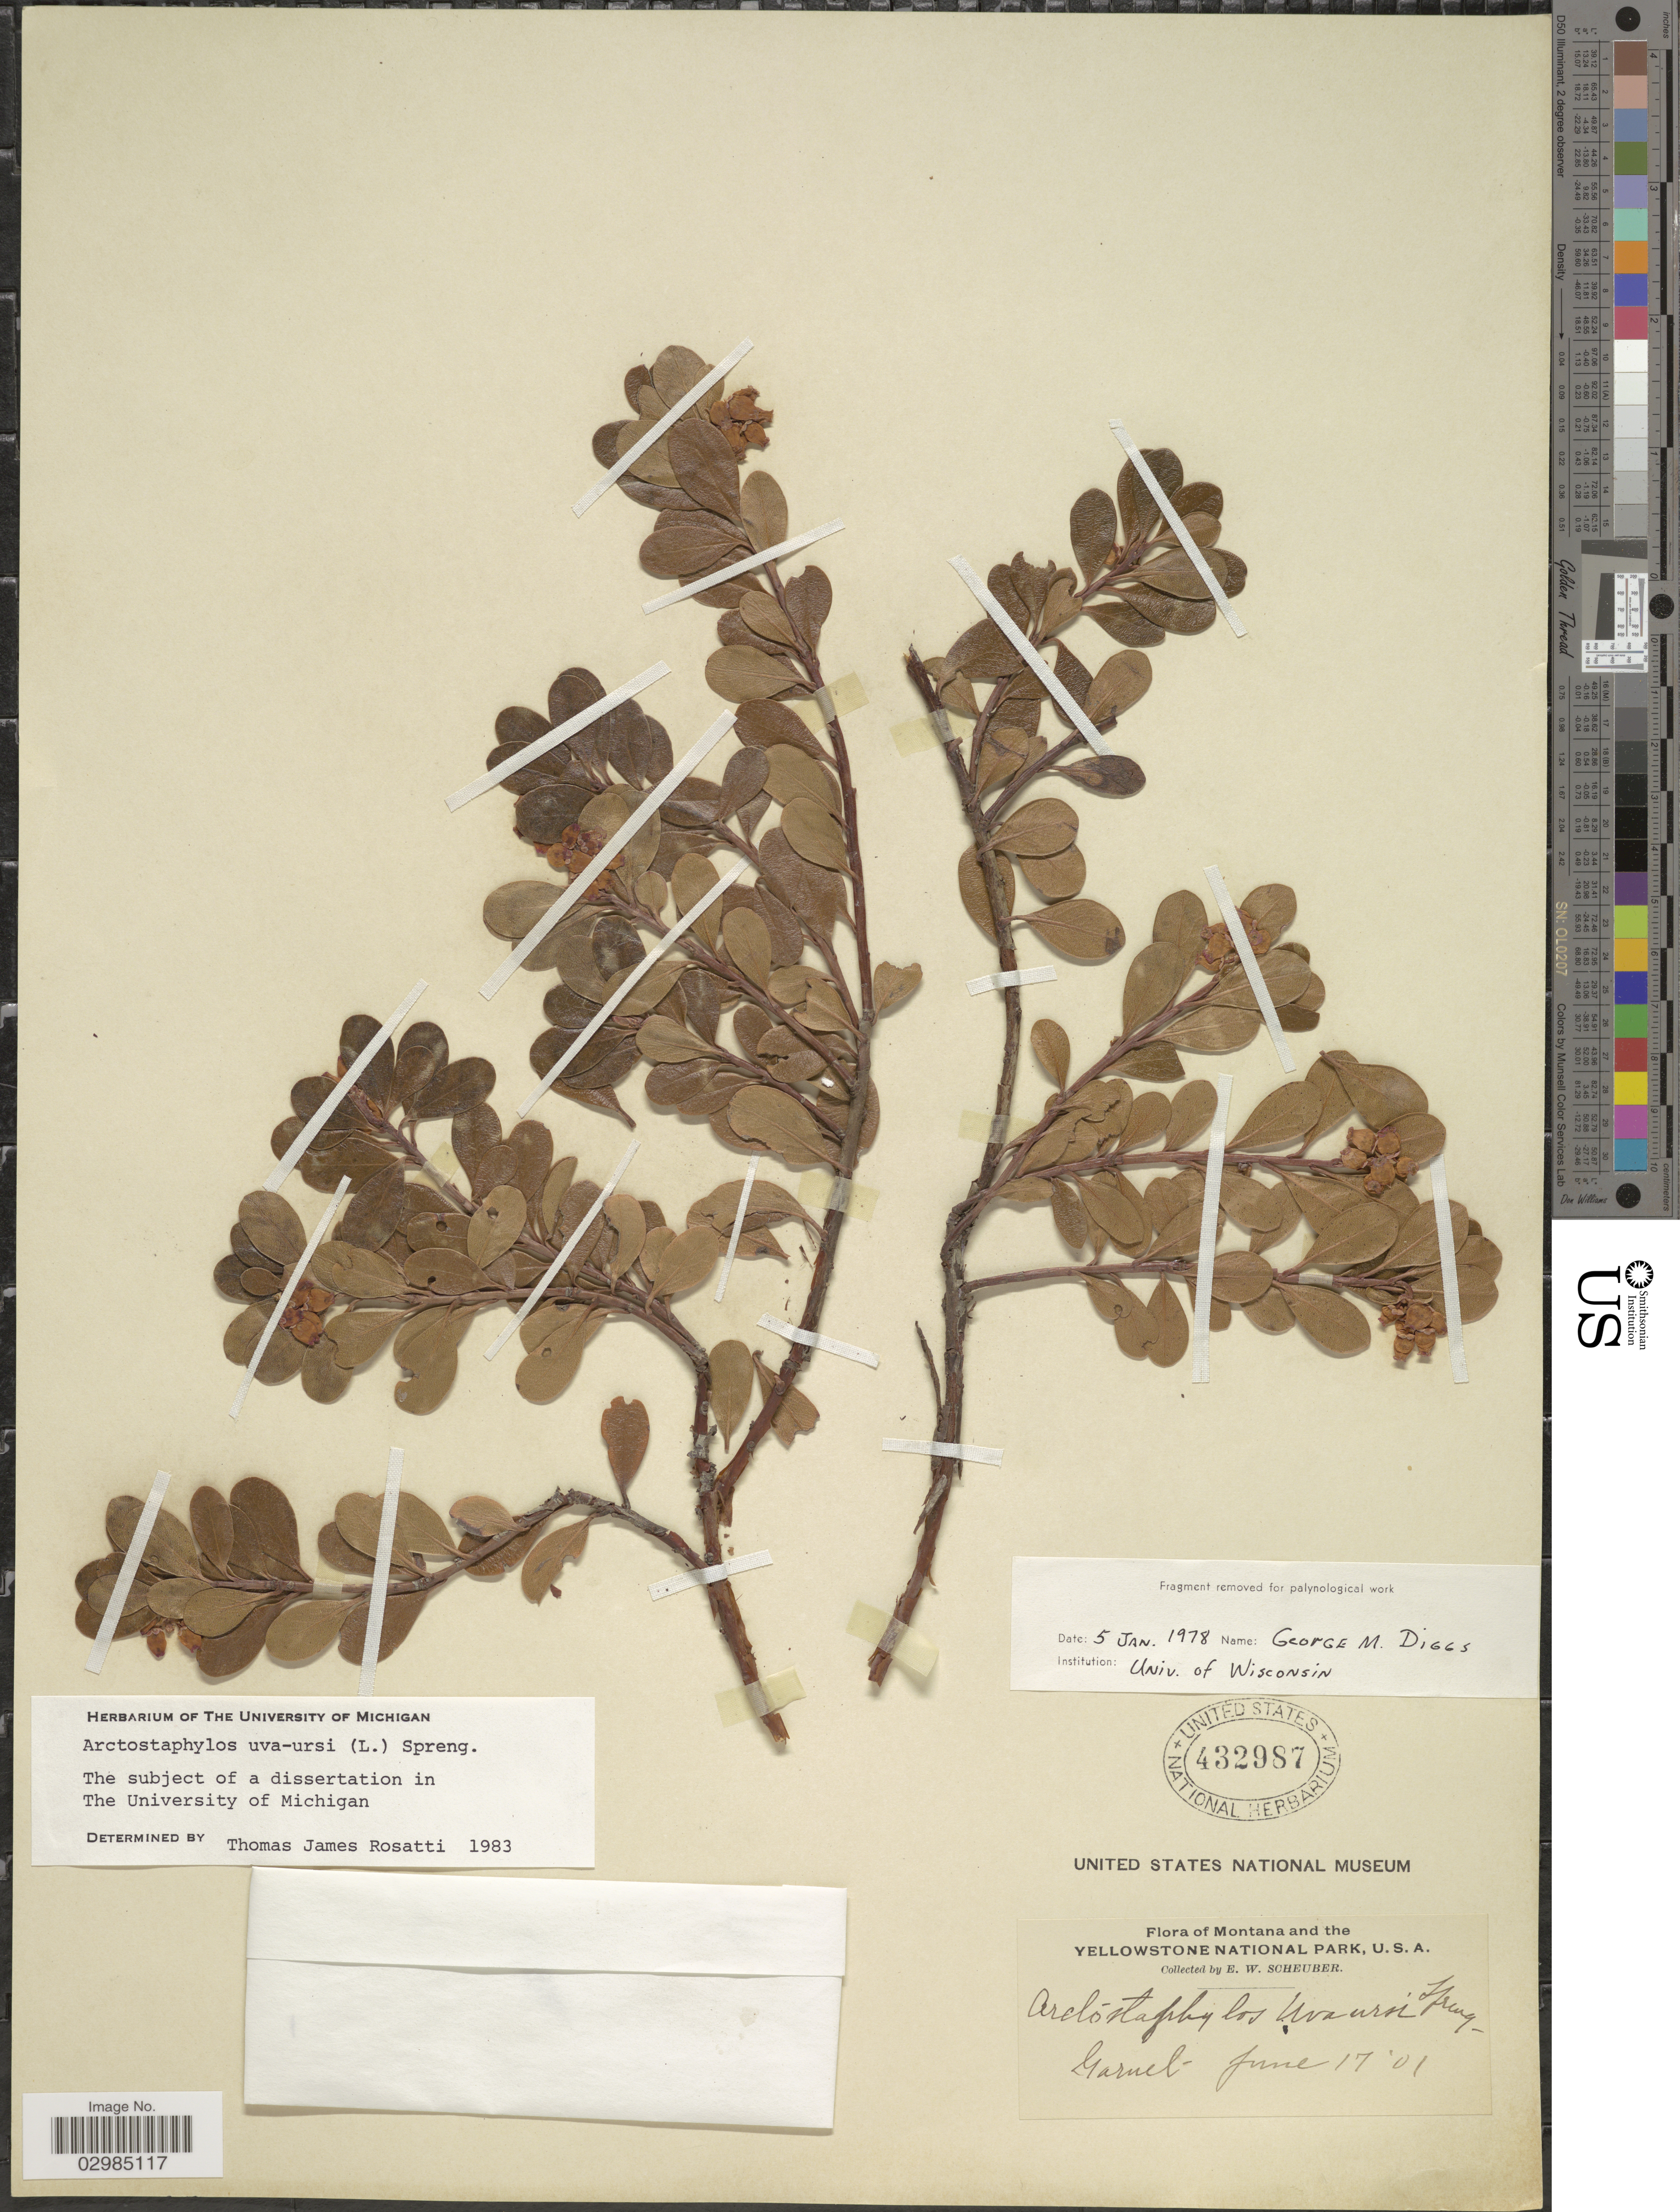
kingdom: Plantae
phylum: Tracheophyta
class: Magnoliopsida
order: Ericales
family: Ericaceae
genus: Arctostaphylos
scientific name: Arctostaphylos uva-ursi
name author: (L.) Spreng.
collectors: E. Scheuber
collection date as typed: Transcribed d/m/y: 17/6/1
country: United States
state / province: Montana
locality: Yellowstone National Park. Garnet.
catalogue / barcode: US 432987